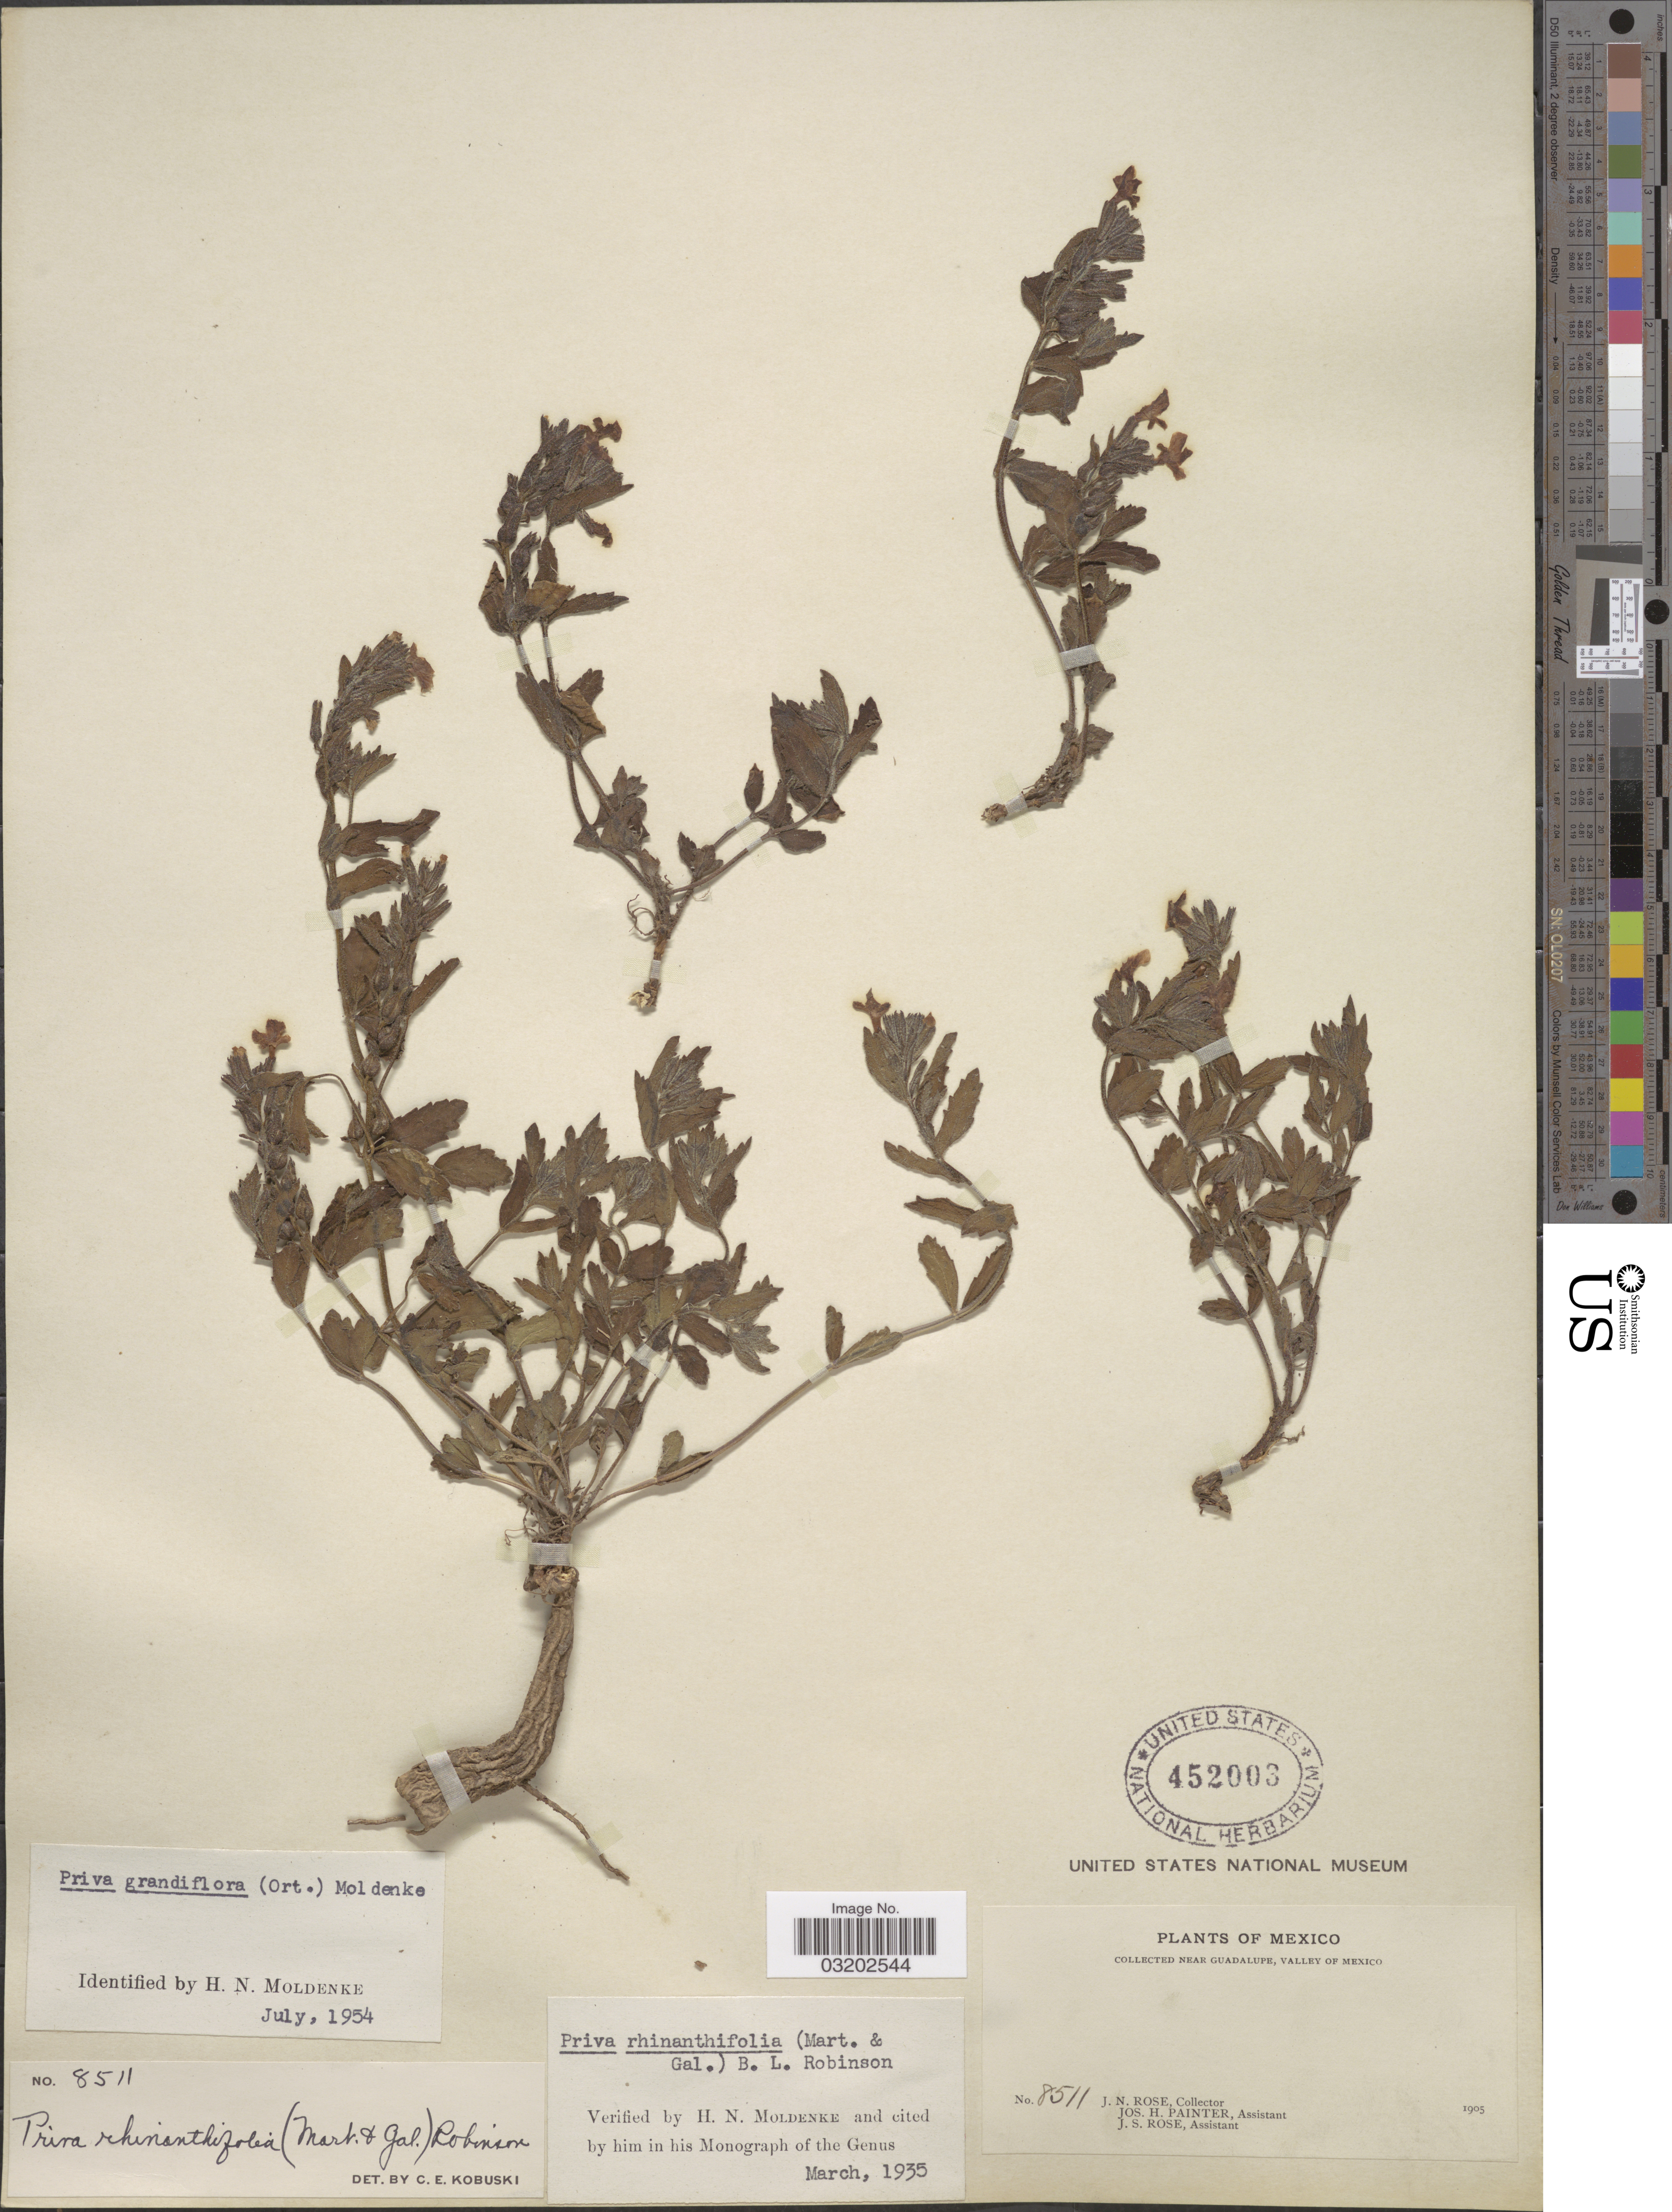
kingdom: Plantae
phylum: Tracheophyta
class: Magnoliopsida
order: Lamiales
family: Verbenaceae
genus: Priva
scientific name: Priva grandiflora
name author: Moldenke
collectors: J. N. Rose, J. H. Painter & J. S. Rose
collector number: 8511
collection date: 1905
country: Mexico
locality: Near Guadalupe, Valley of Mexico.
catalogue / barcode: US 452003